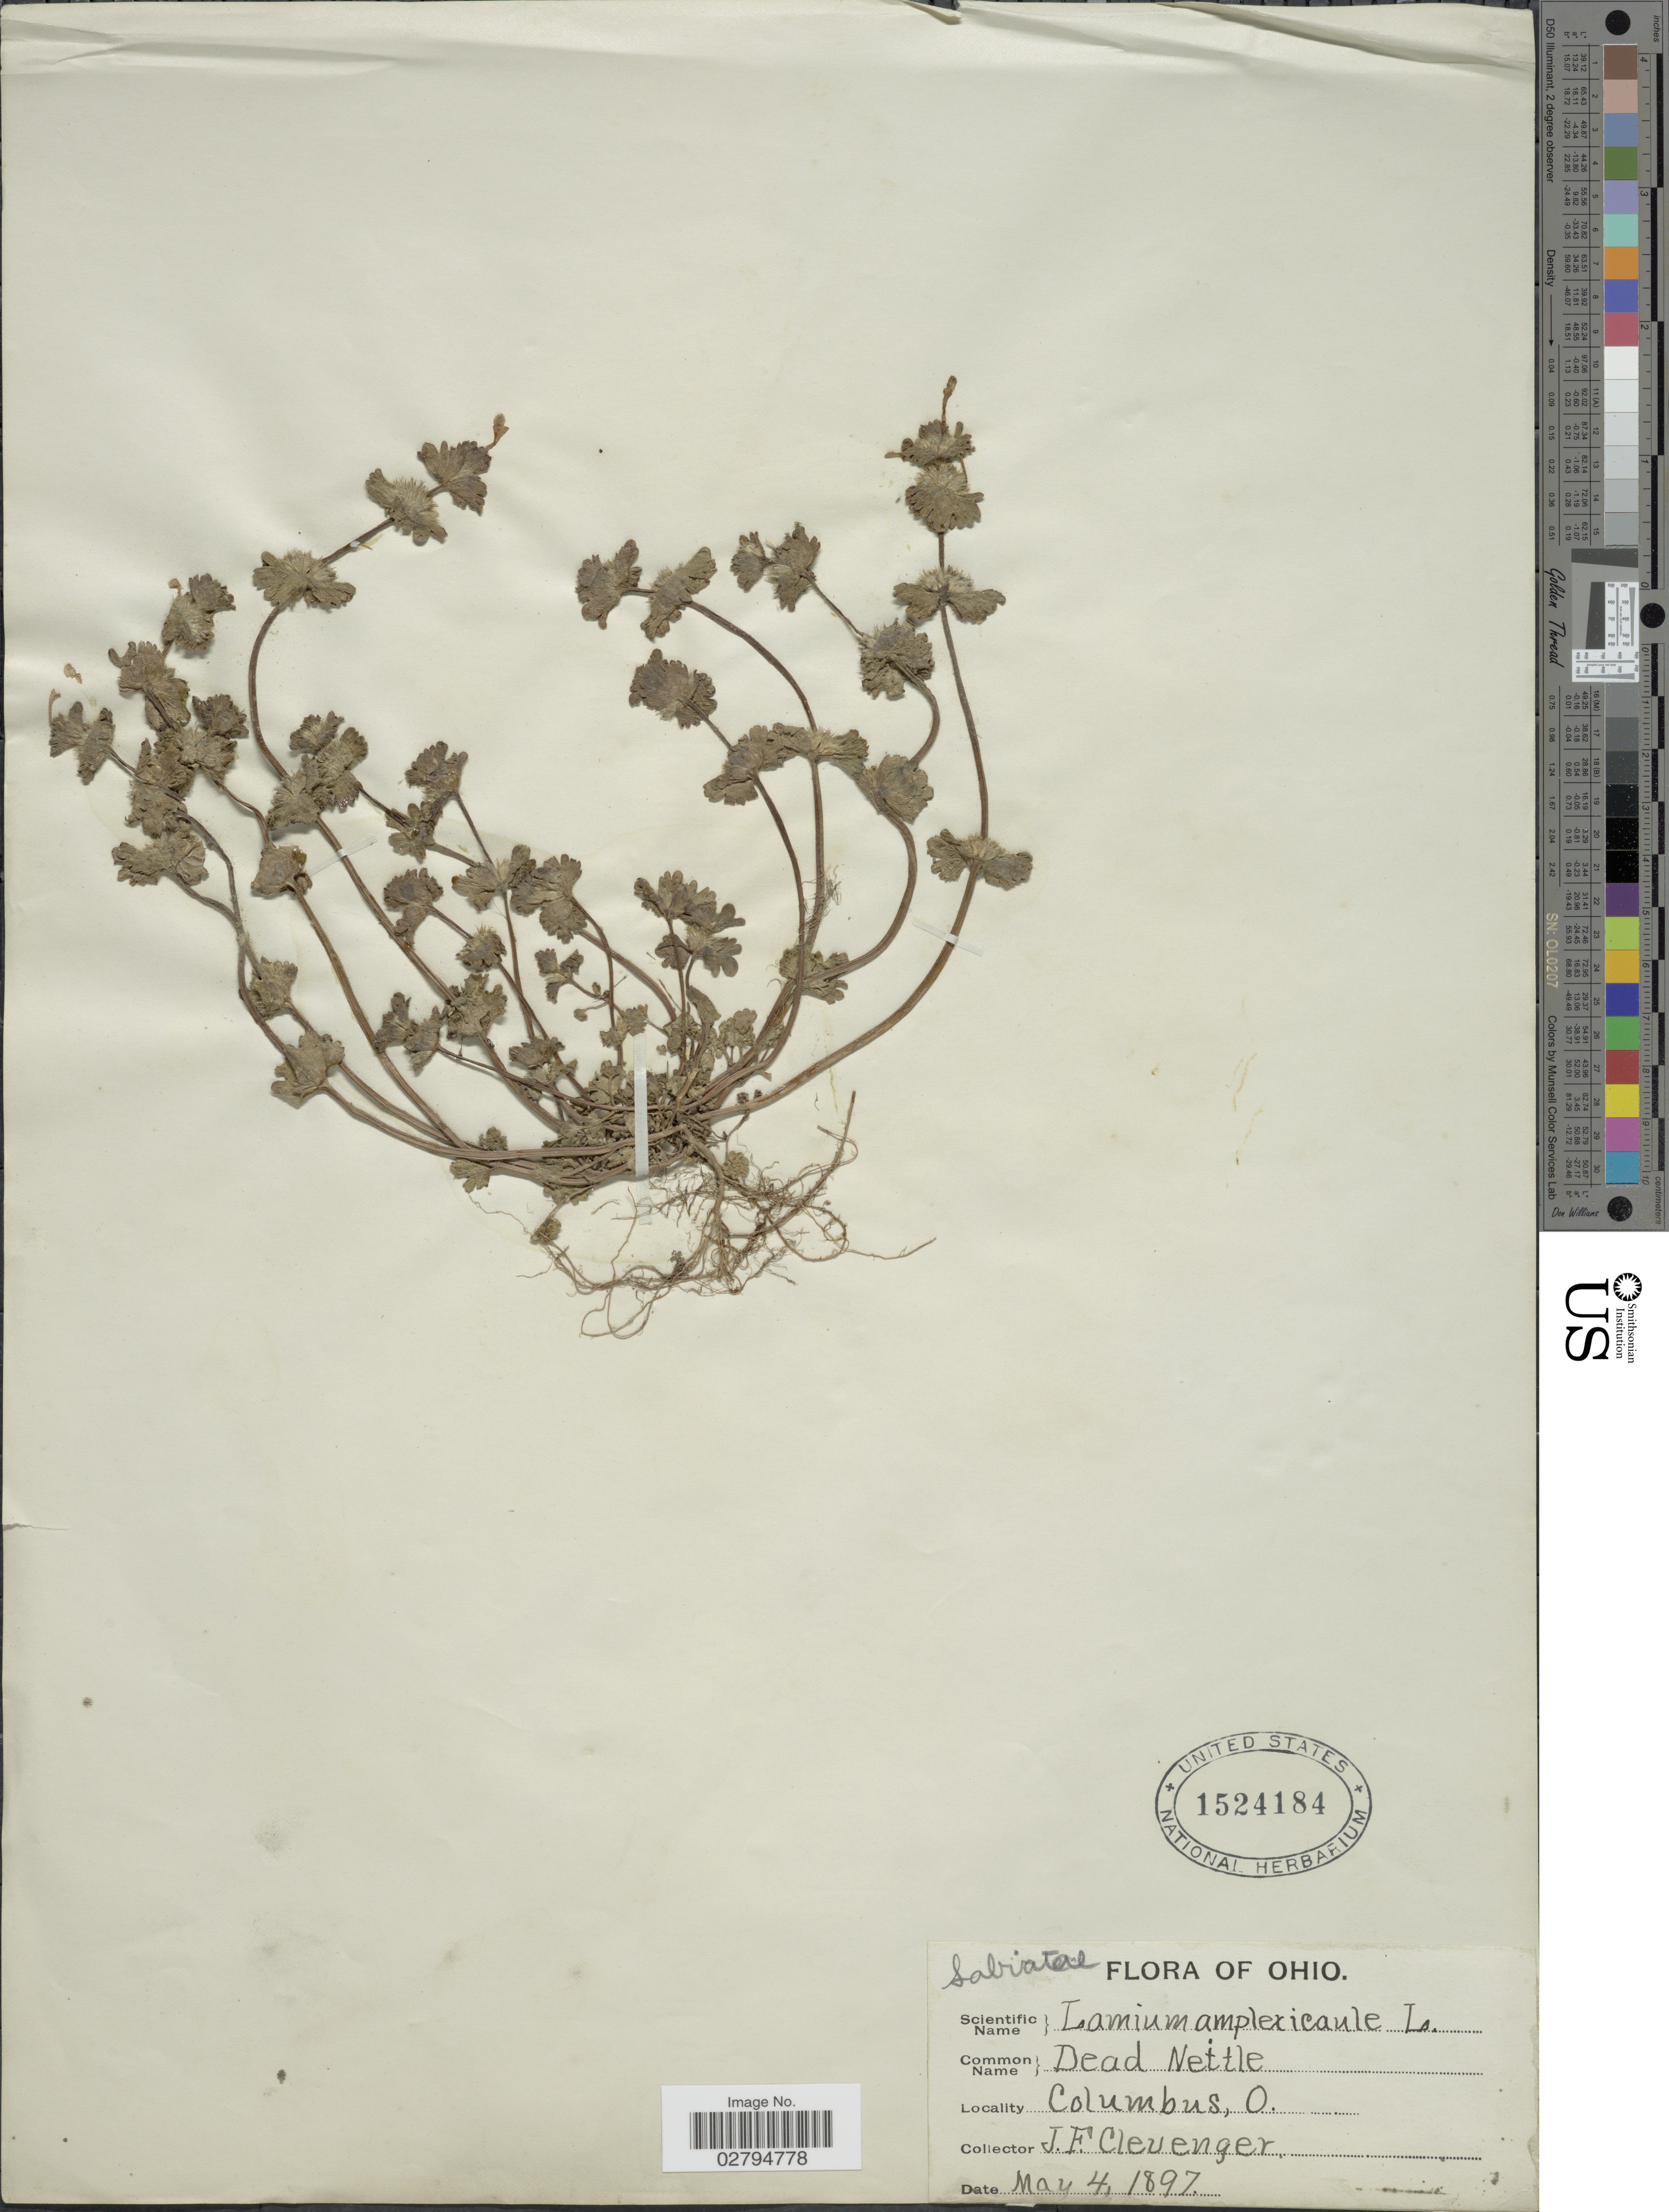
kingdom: Plantae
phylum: Tracheophyta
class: Magnoliopsida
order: Lamiales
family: Lamiaceae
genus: Lamium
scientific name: Lamium amplexicaule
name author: L.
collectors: J. F. Clevenger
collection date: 1897-05-04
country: United States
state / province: Ohio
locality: Columbus.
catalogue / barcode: US 1524184